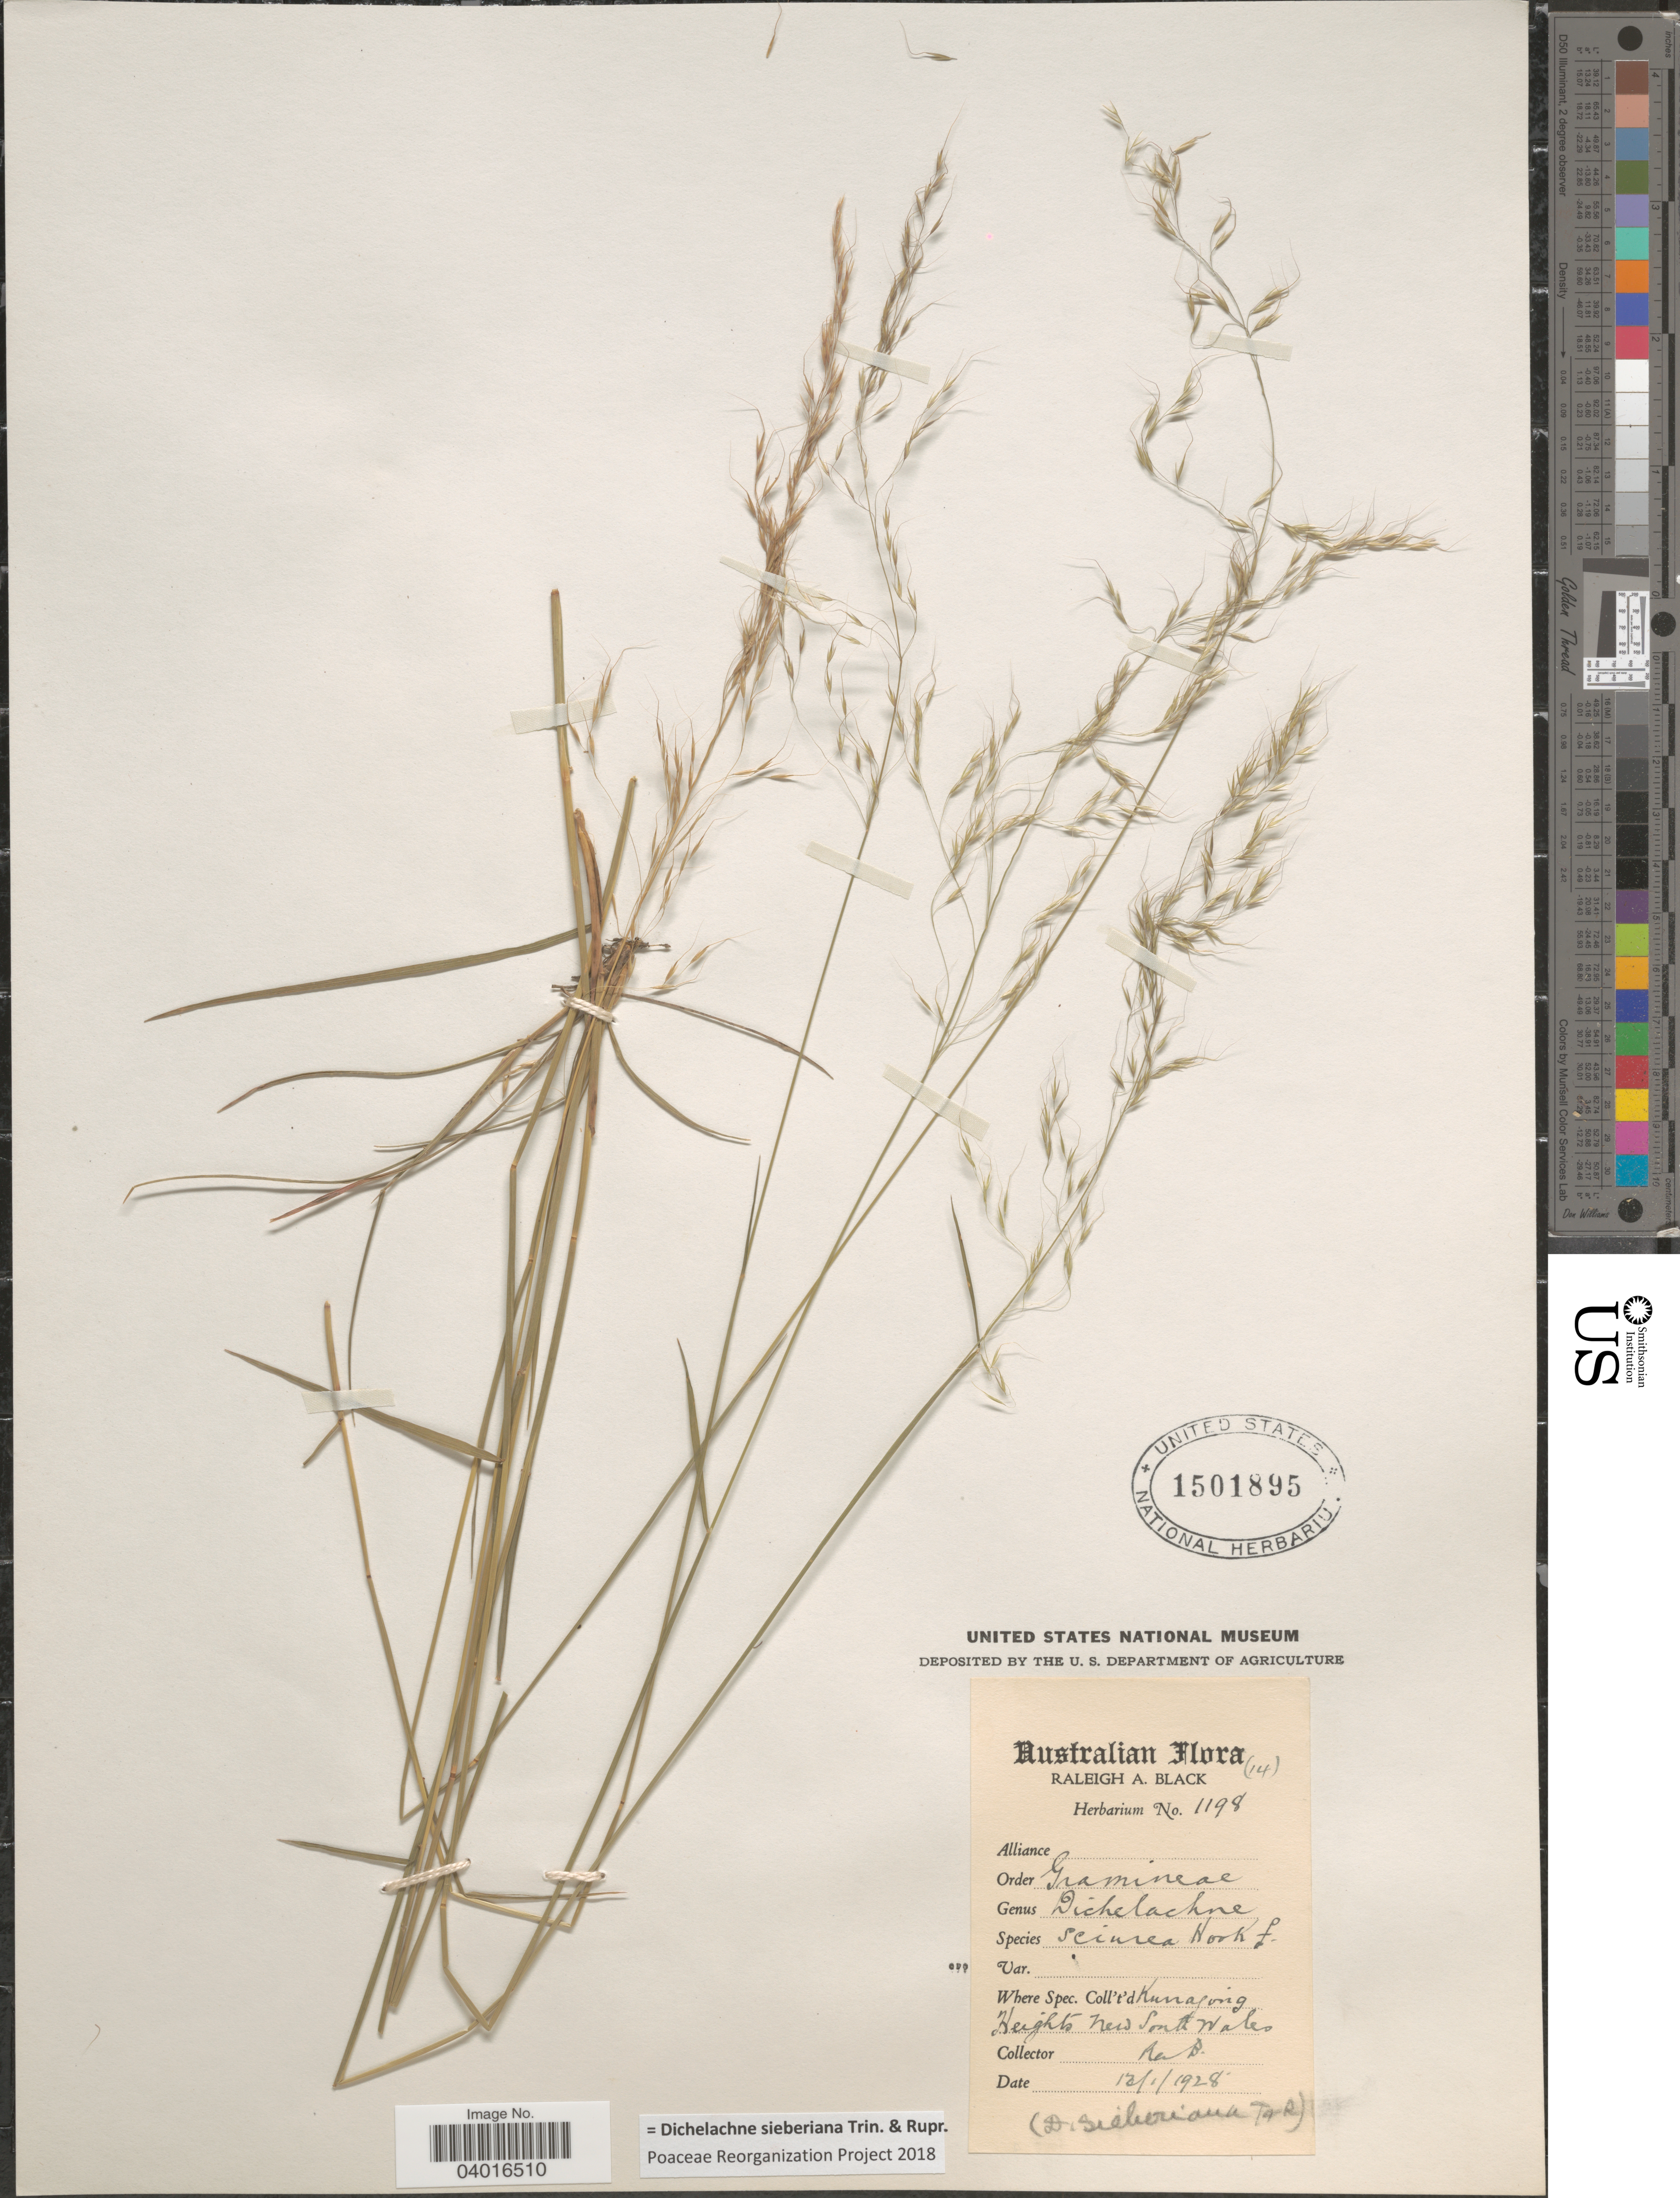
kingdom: Plantae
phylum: Tracheophyta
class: Liliopsida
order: Poales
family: Poaceae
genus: Dichelachne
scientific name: Dichelachne sieberiana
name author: Trin. & Rupr.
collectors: R. A. Black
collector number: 1198/(14)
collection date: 1928-01-12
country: Australia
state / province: New South Wales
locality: Kurrajong Heights.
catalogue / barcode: US 1501895